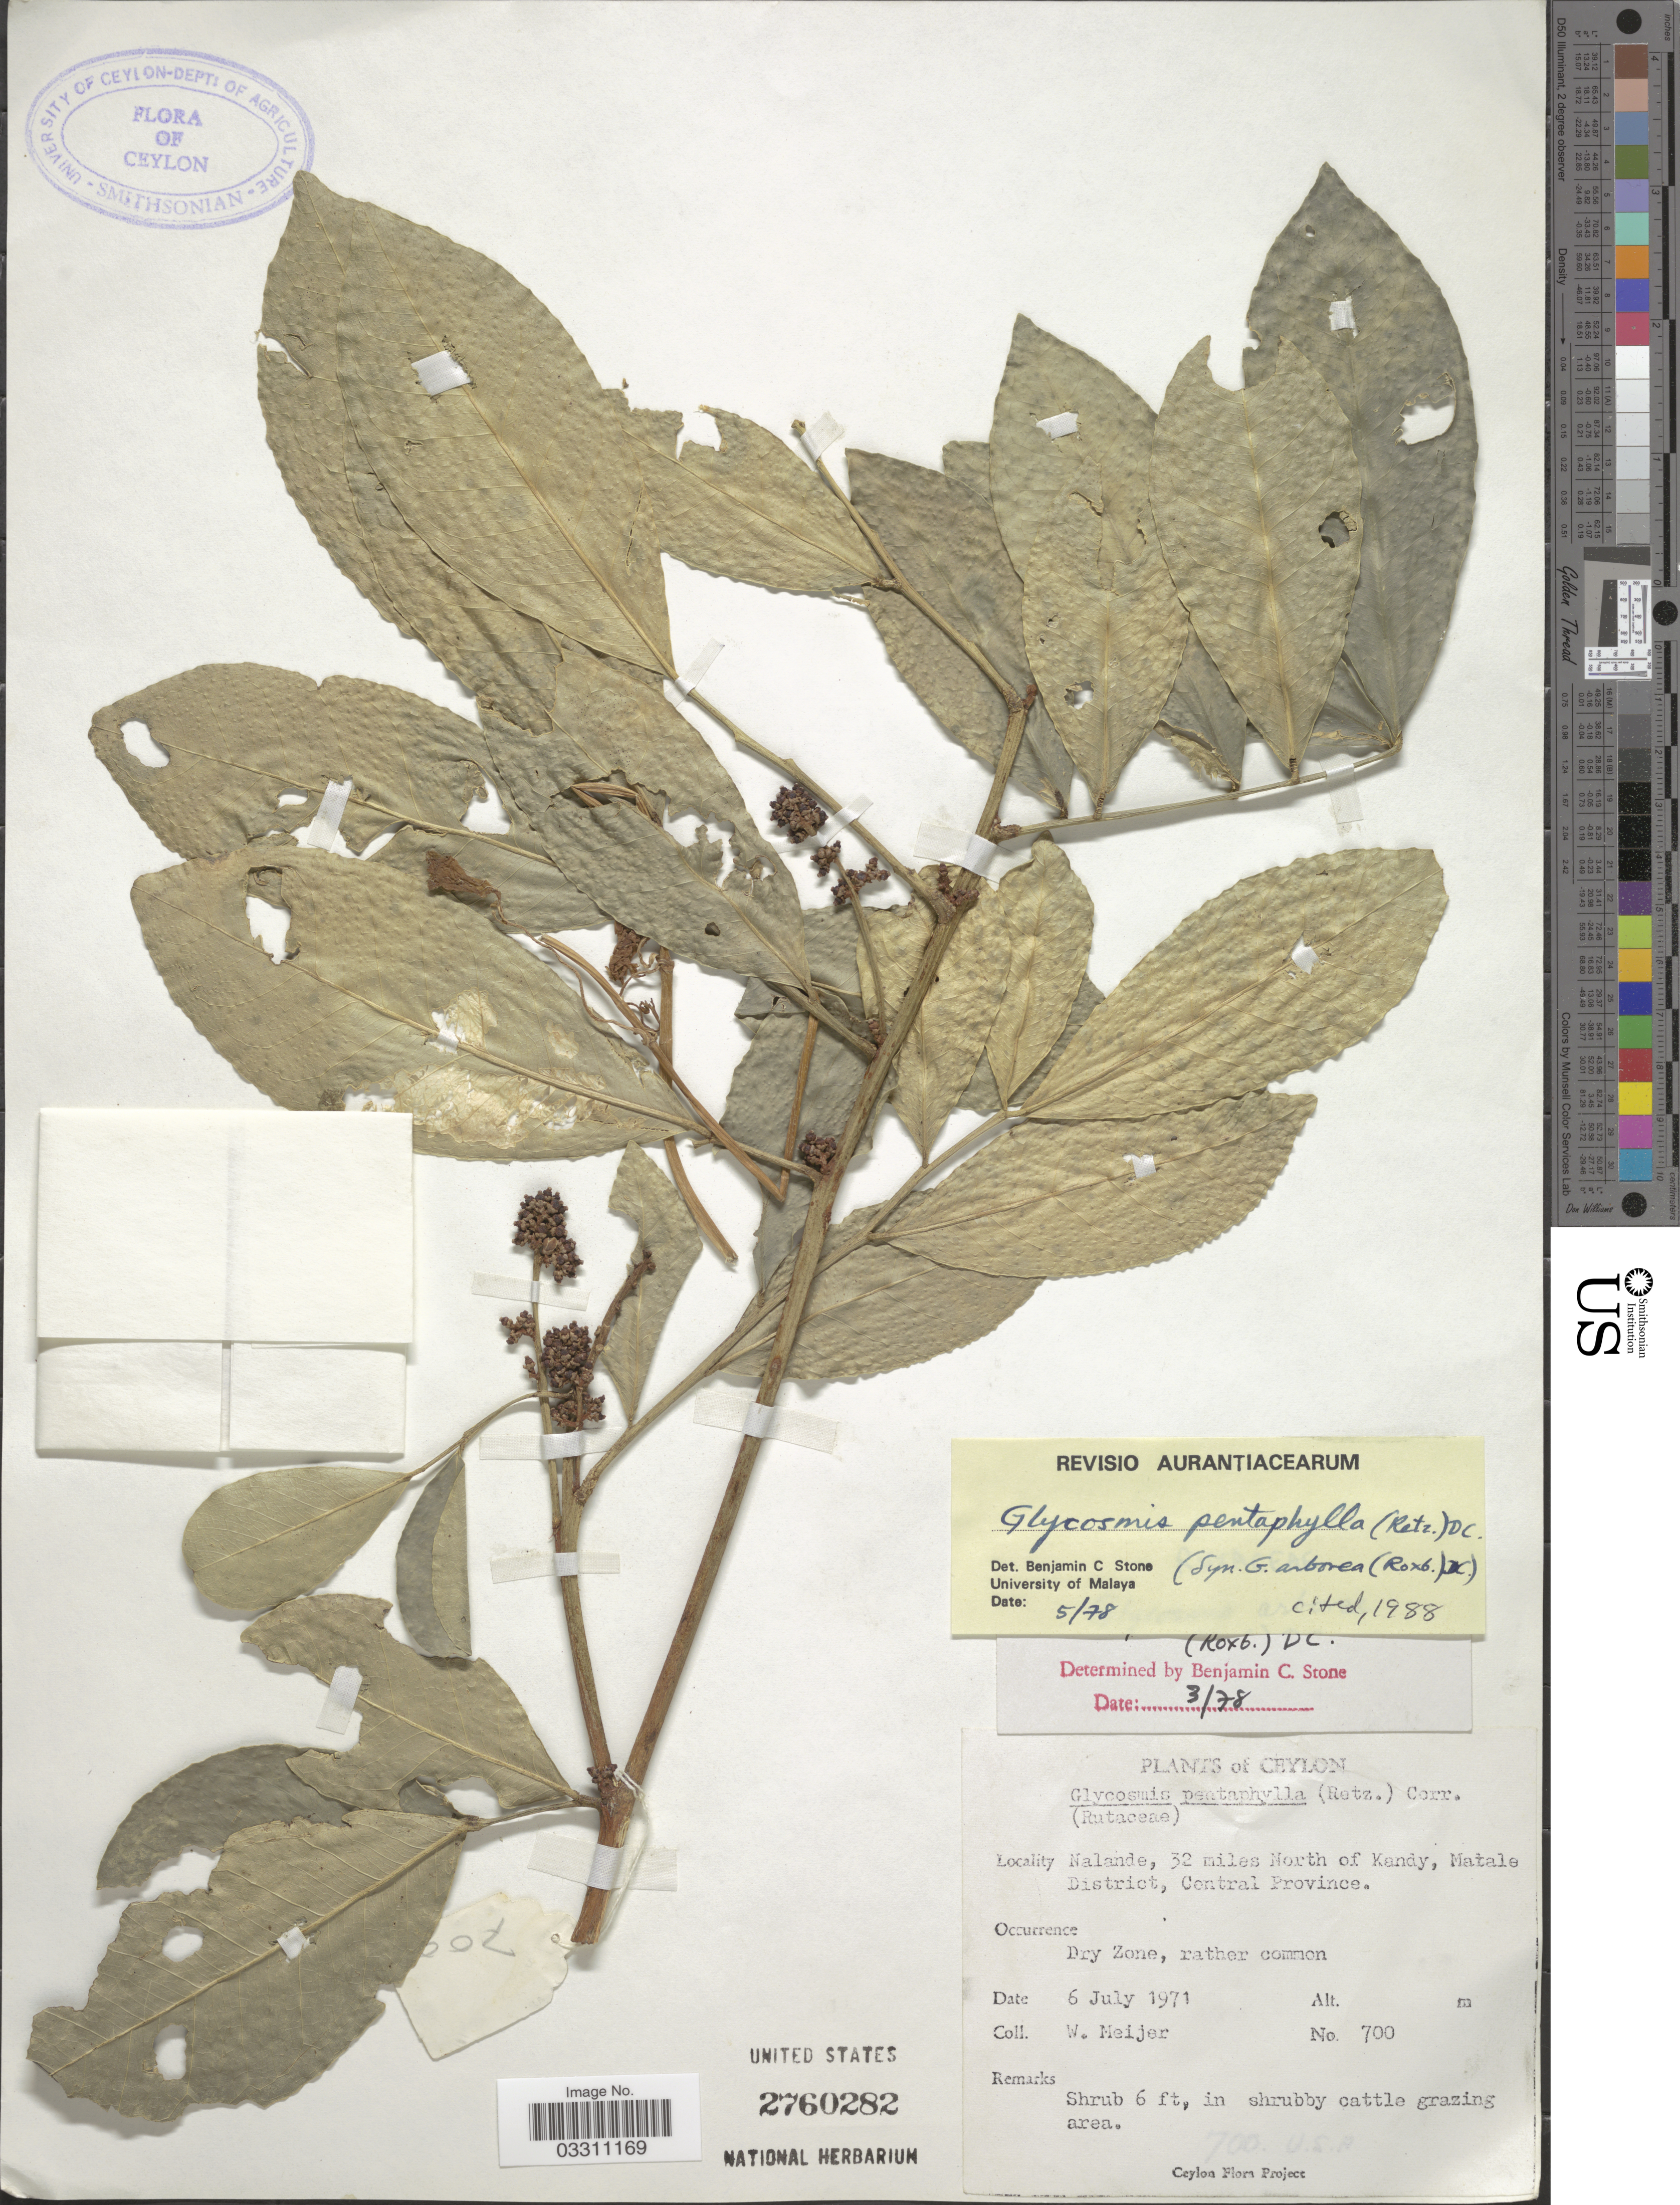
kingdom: Plantae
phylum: Tracheophyta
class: Magnoliopsida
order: Sapindales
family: Rutaceae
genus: Glycosmis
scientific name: Glycosmis pentaphylla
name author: (Retz.) DC.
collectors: W. Meijer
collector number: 700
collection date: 1971-07-06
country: Sri Lanka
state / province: Central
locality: Ceylon. Nalande, 32 miles North of Kandy, Matale District.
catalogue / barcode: US 2760282